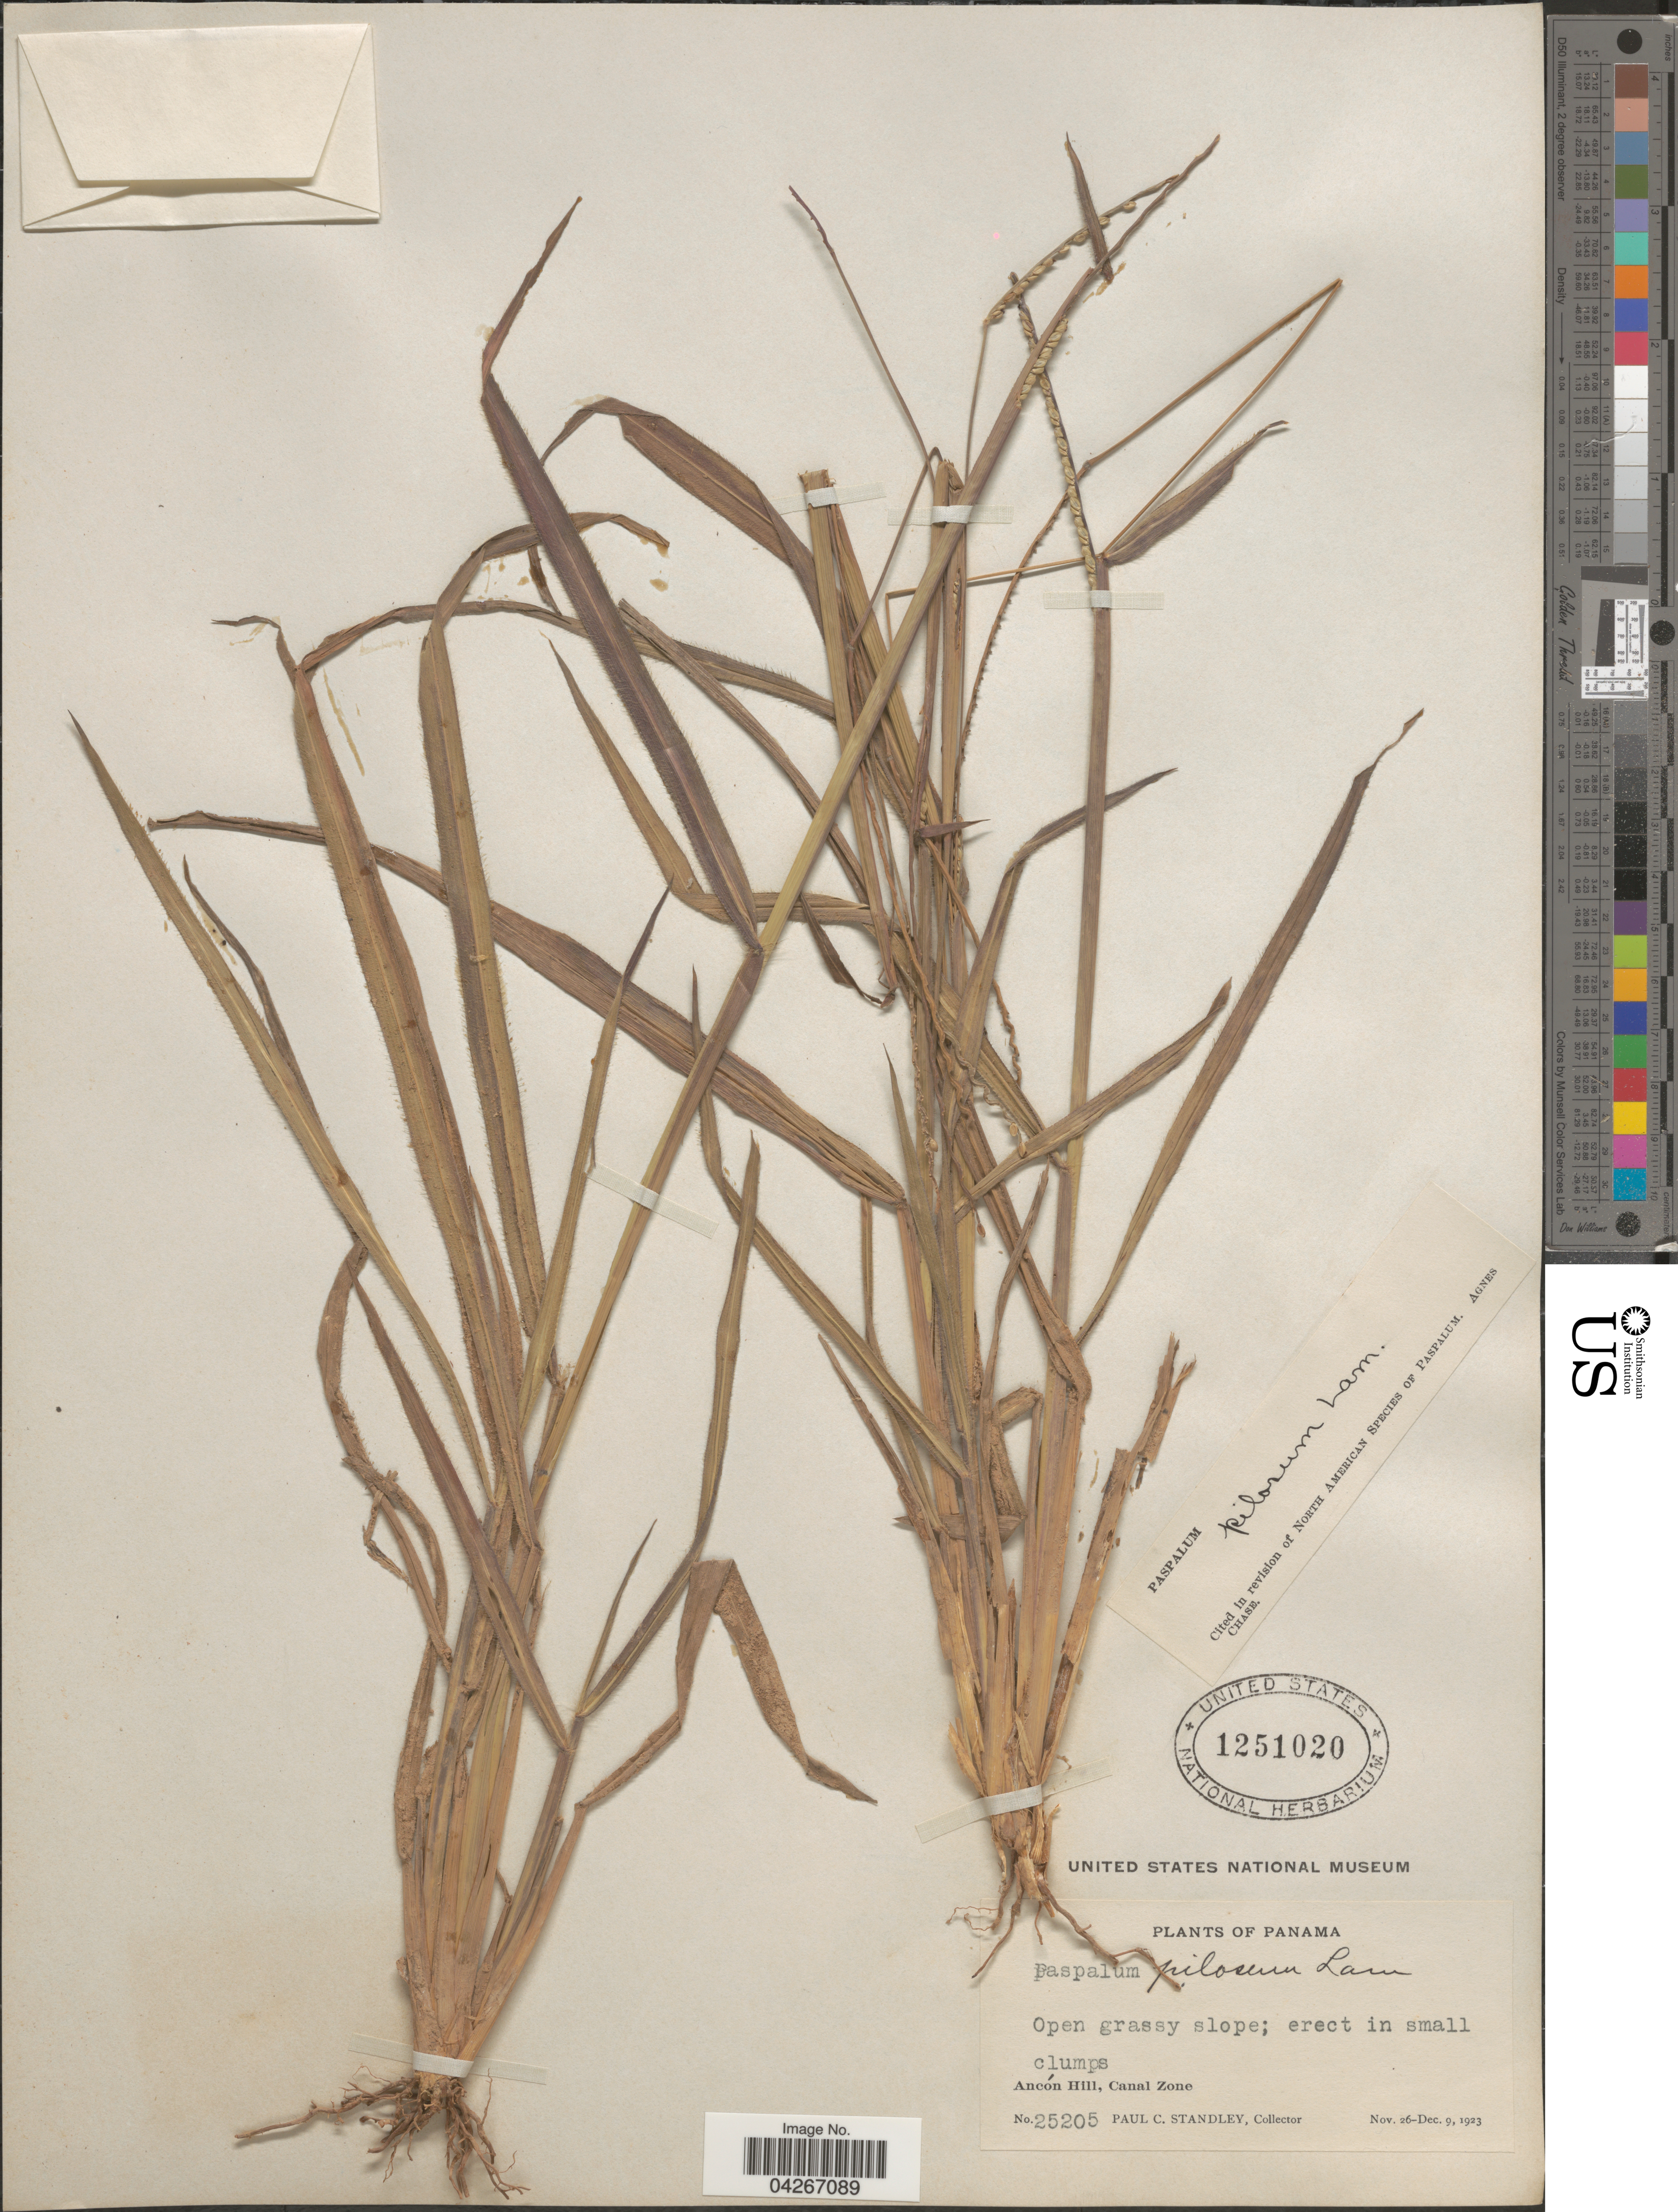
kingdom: Plantae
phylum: Tracheophyta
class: Liliopsida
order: Poales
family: Poaceae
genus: Paspalum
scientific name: Paspalum pilosum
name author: Lam.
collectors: P. C. Standley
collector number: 25205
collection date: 1923-11-26/1923-12-09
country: Panama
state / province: Colón / Panamá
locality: Ancón Hill, Canal Zone.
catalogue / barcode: US 1251020